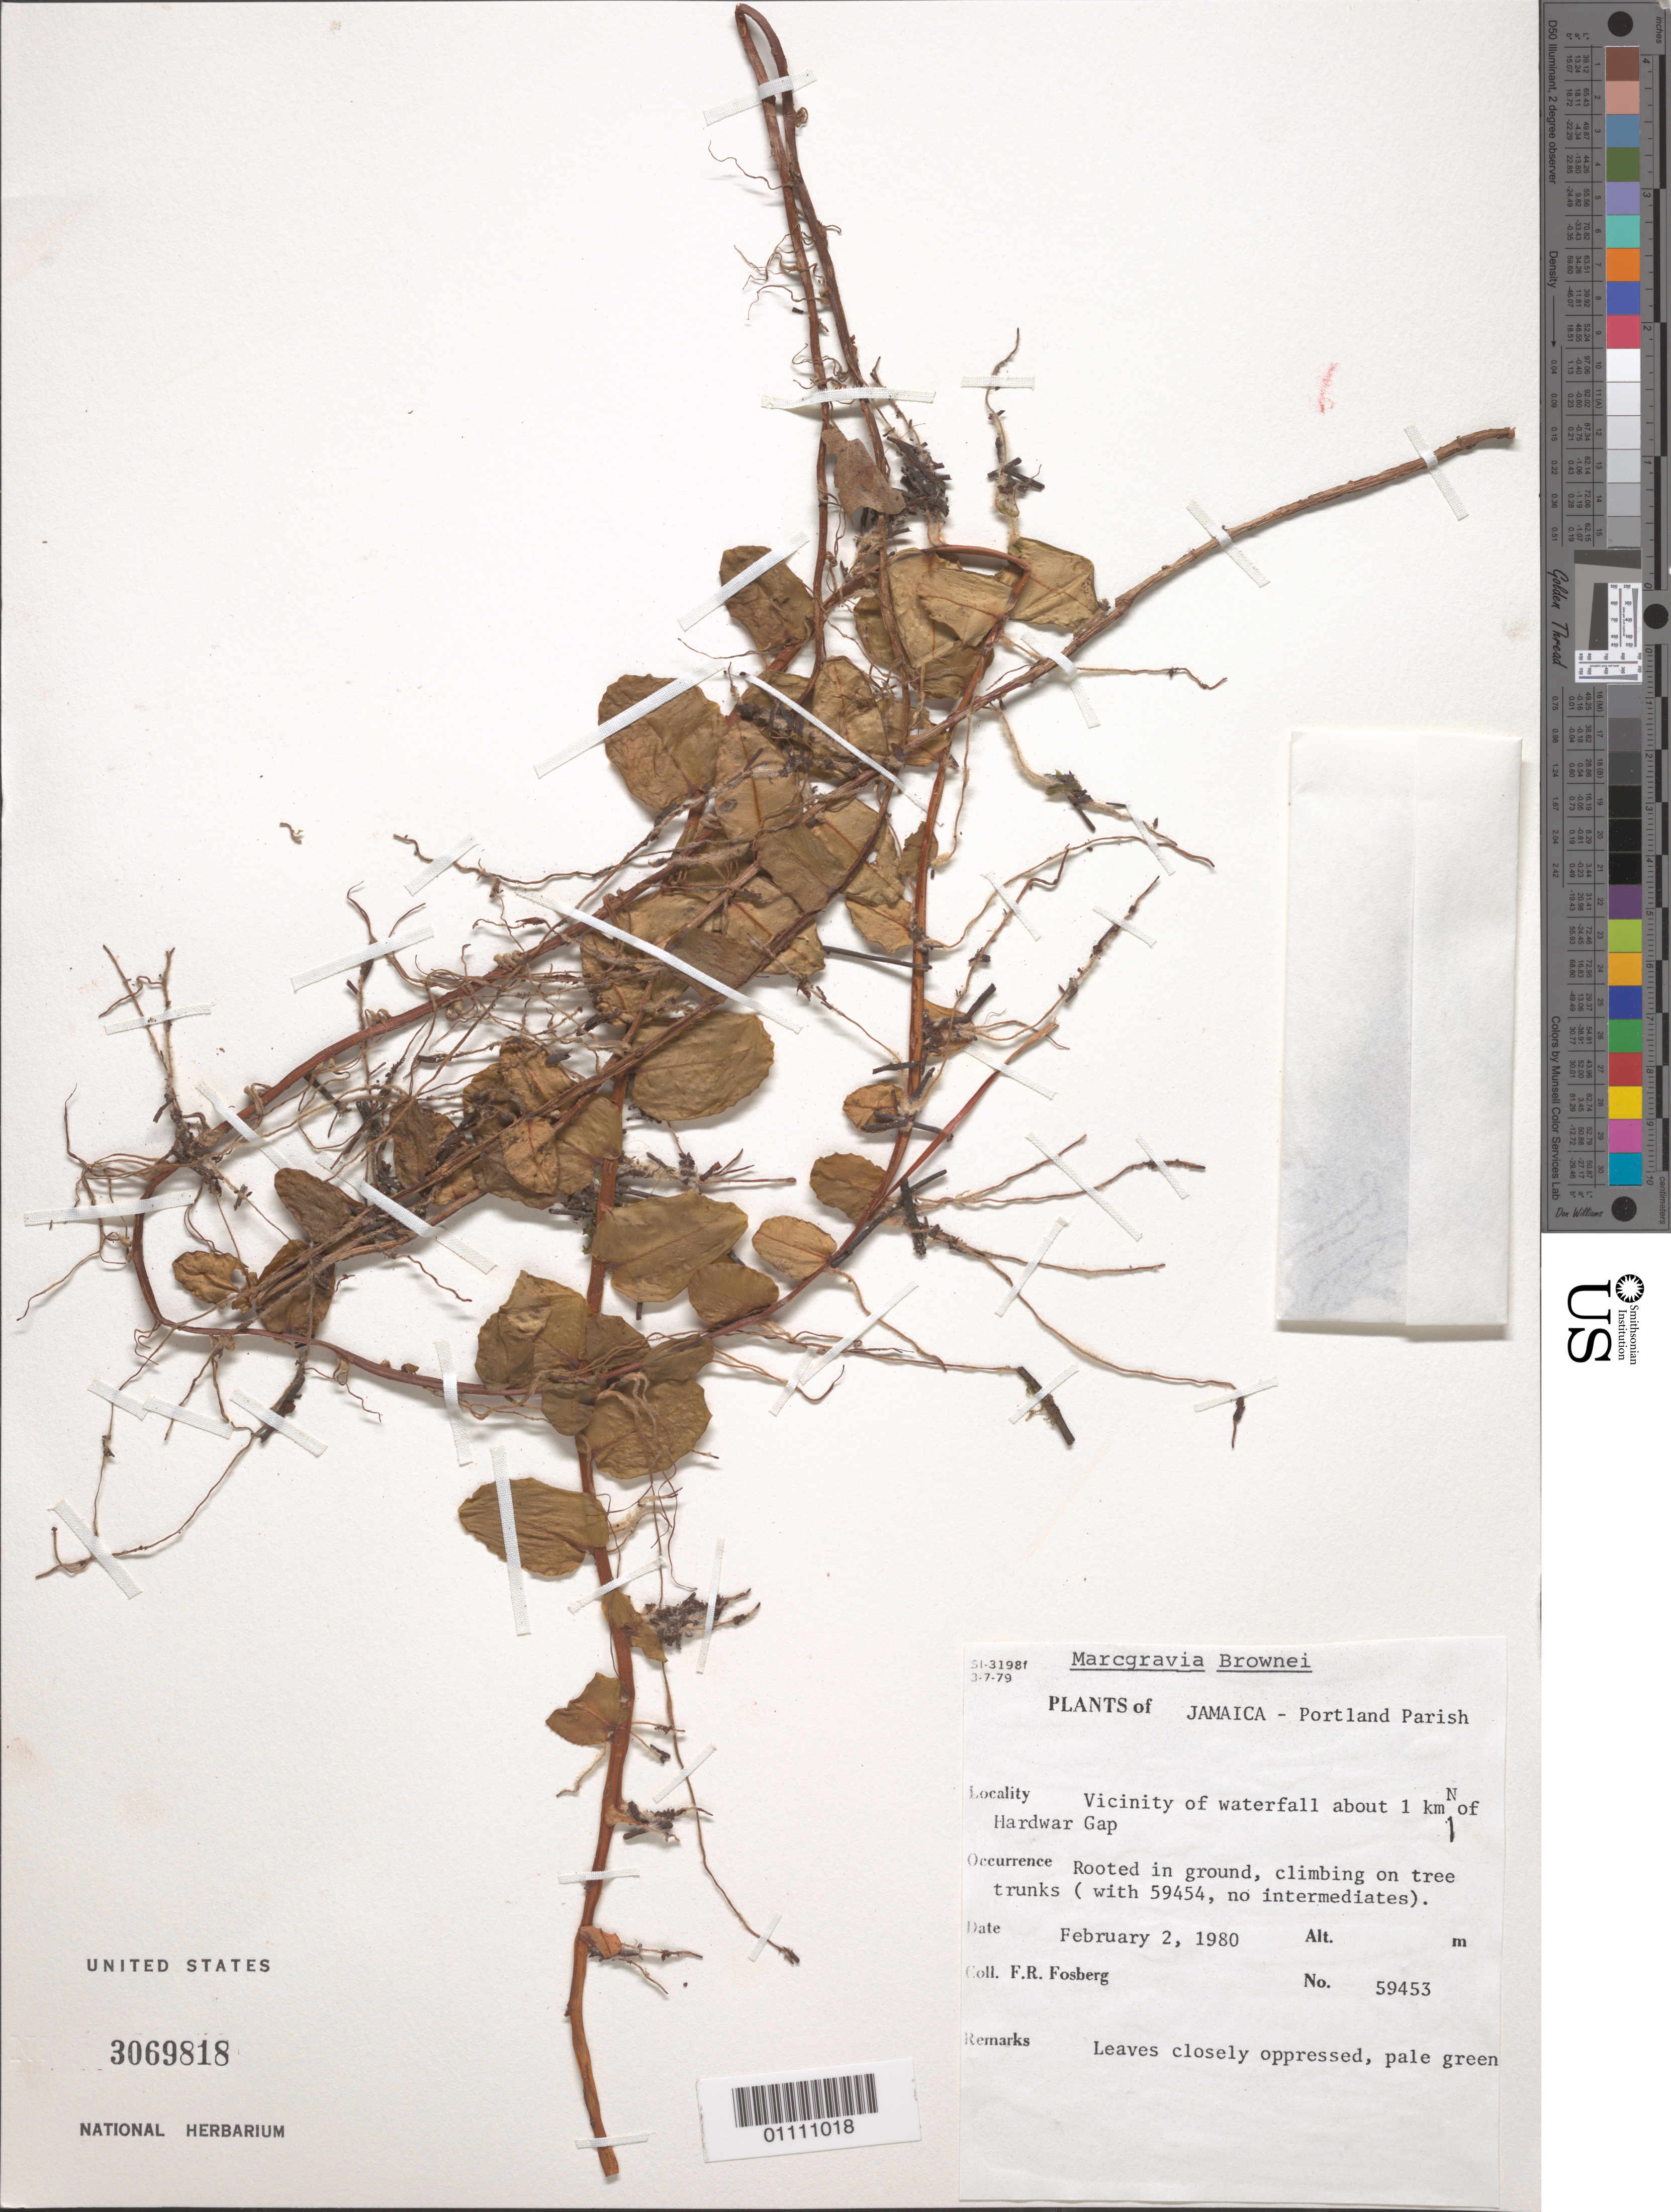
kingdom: Plantae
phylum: Tracheophyta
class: Magnoliopsida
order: Ericales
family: Marcgraviaceae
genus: Marcgravia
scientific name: Marcgravia brownei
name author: (Triana & Planch.) Krug & Urb.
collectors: F. R. Fosberg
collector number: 59453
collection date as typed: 02 Feb 1980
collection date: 1980-02-02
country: Jamaica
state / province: Portland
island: Jamaica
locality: Vicinity of waterfall about 1 km north of Hardware Gap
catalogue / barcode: US 3069818